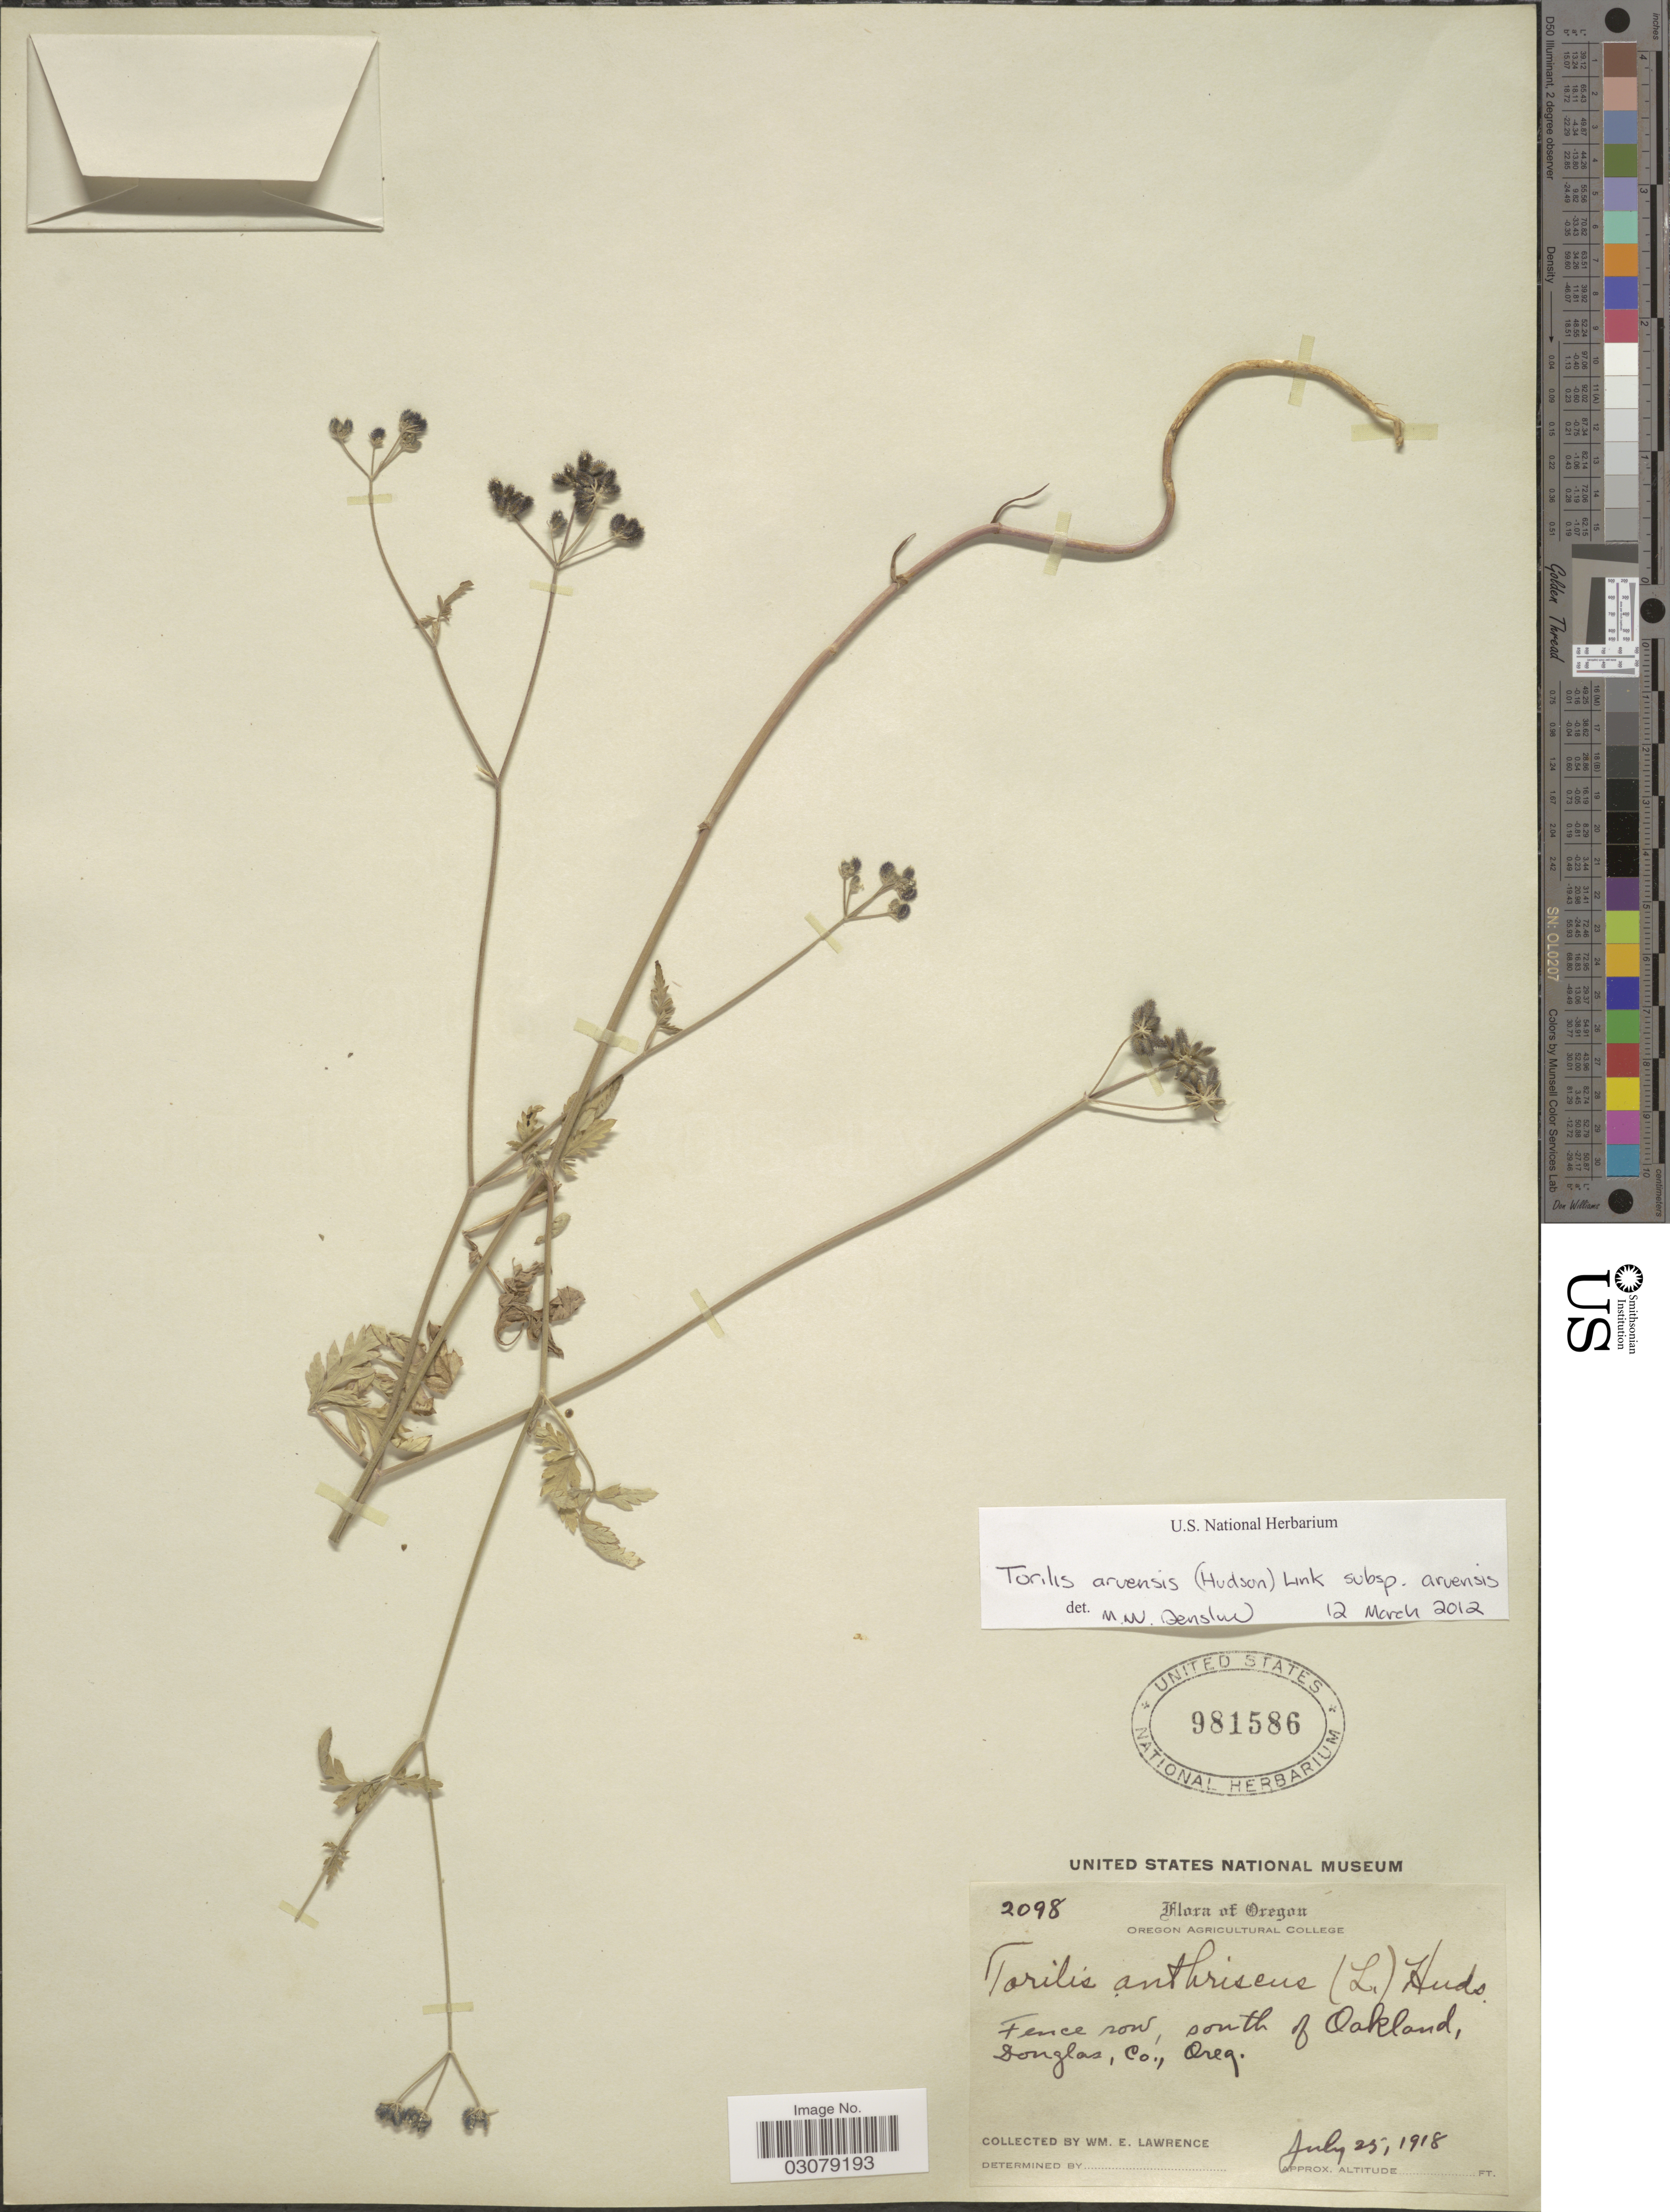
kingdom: Plantae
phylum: Tracheophyta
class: Magnoliopsida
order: Apiales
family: Apiaceae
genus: Torilis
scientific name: Torilis arvensis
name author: (Huds.) Link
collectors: W. Lawrence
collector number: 2098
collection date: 1918-07-25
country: United States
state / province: Oregon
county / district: Douglas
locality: Fence row, south of Oakland, Douglas Co.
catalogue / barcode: US 981586